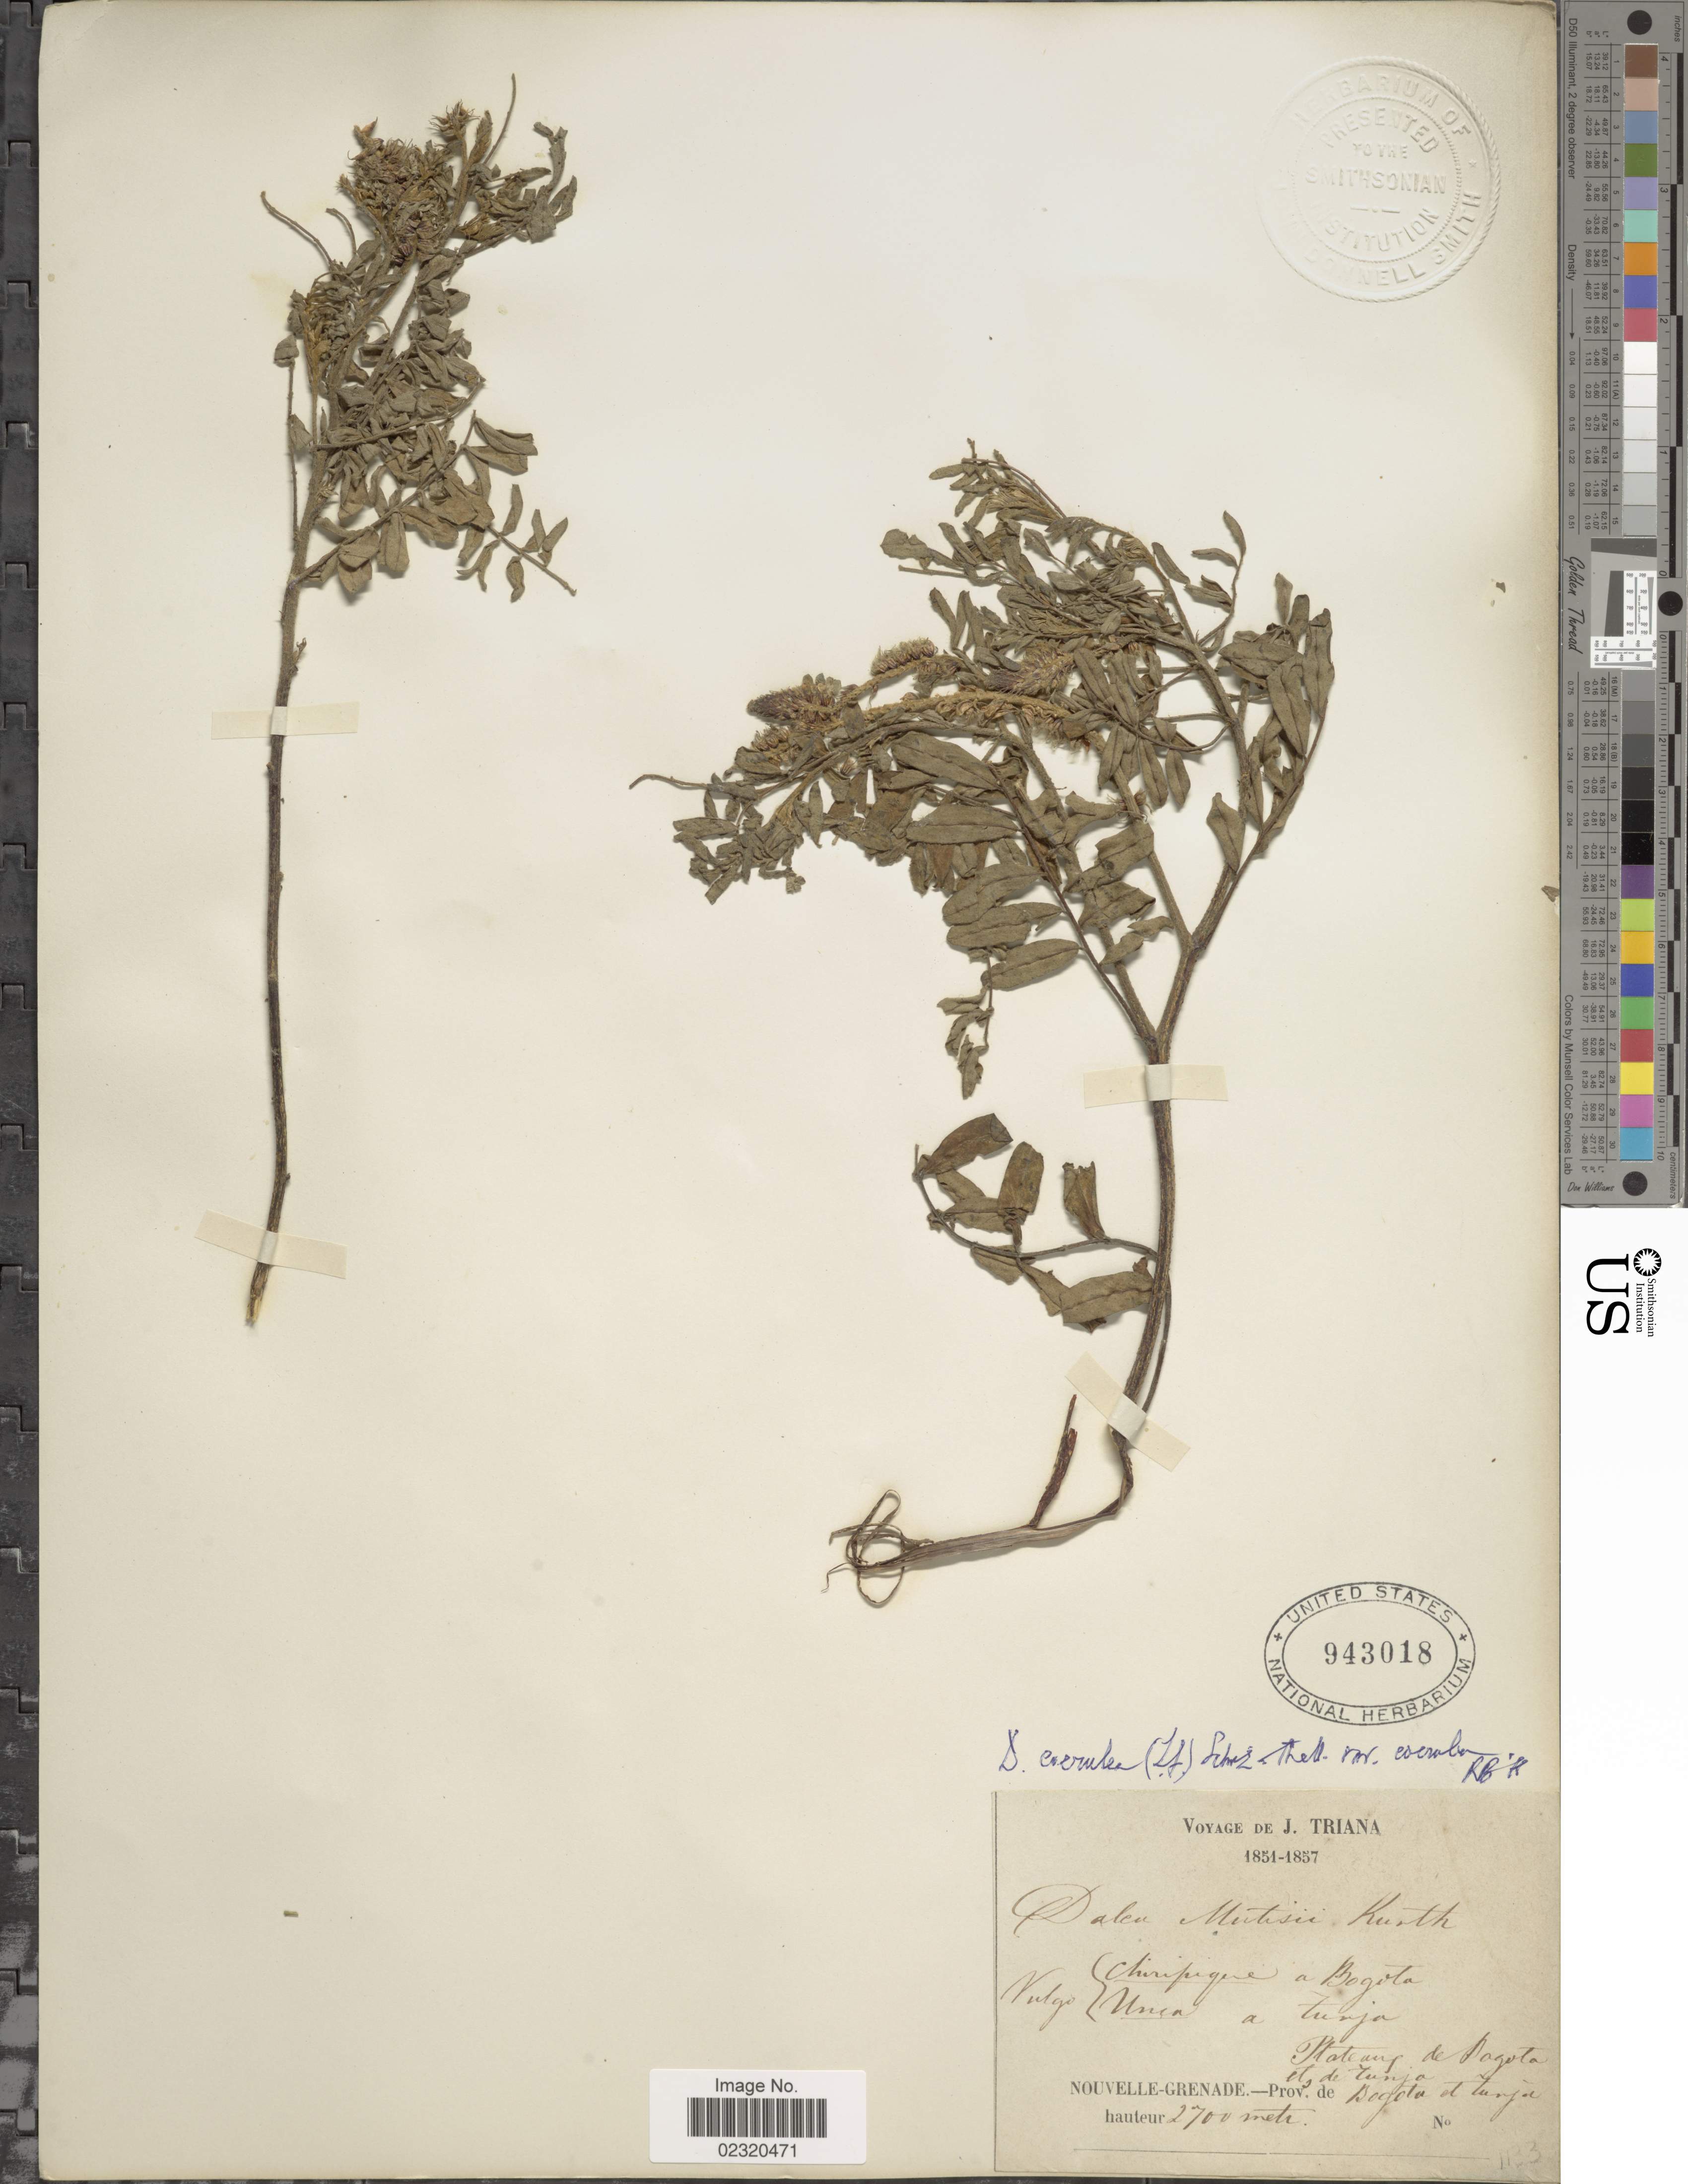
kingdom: Plantae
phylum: Tracheophyta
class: Magnoliopsida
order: Fabales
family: Fabaceae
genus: Dalea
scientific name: Dalea coerulea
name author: (L. f.) Schinz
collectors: J. Triana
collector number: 1133?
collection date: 1851/1857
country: Colombia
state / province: Bogota D.C.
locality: Plateaus de Bogota et de Tunja, Nouvelle-Grenade, Prov. de Bogota et Tunja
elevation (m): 2700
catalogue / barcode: US 943018